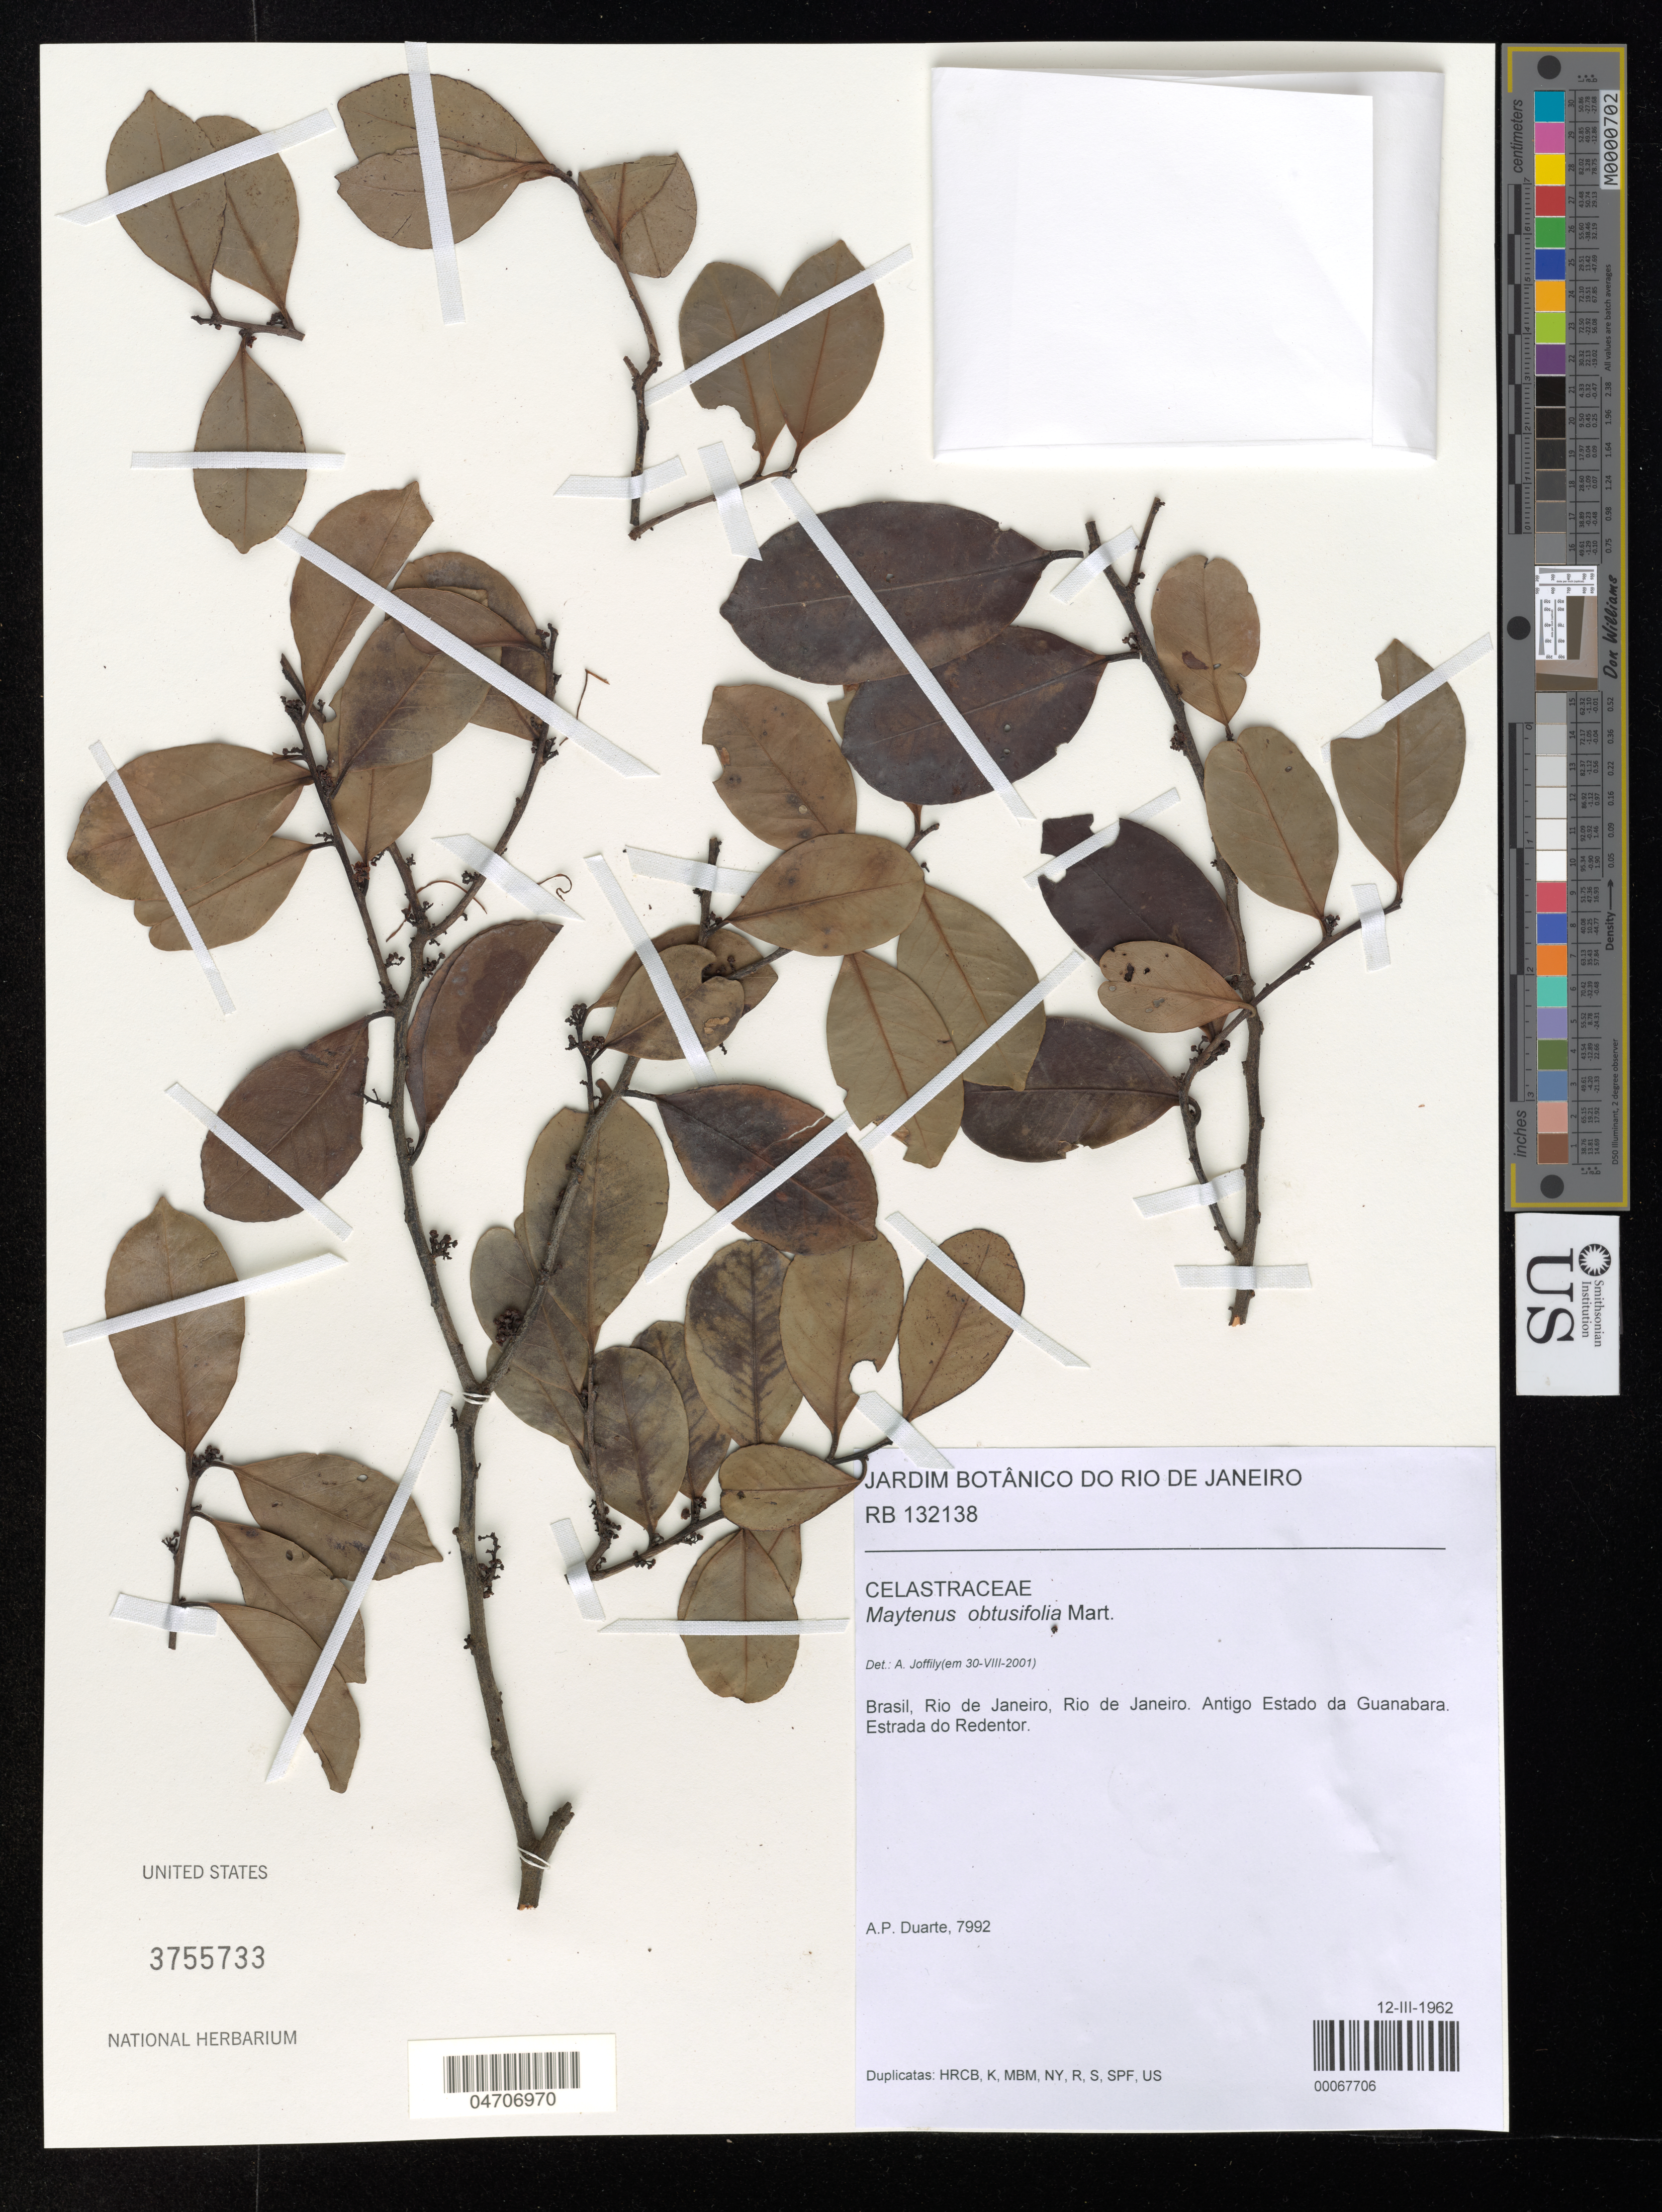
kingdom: Plantae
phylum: Tracheophyta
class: Magnoliopsida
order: Celastrales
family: Celastraceae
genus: Maytenus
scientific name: Maytenus obtusifolia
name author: Mart.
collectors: A. P. Duarte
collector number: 7992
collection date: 1962-03-12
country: Brazil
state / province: Rio de Janeiro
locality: Antigo Estado da Guanabara. Estrada do Redentor.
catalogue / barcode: US 3755733